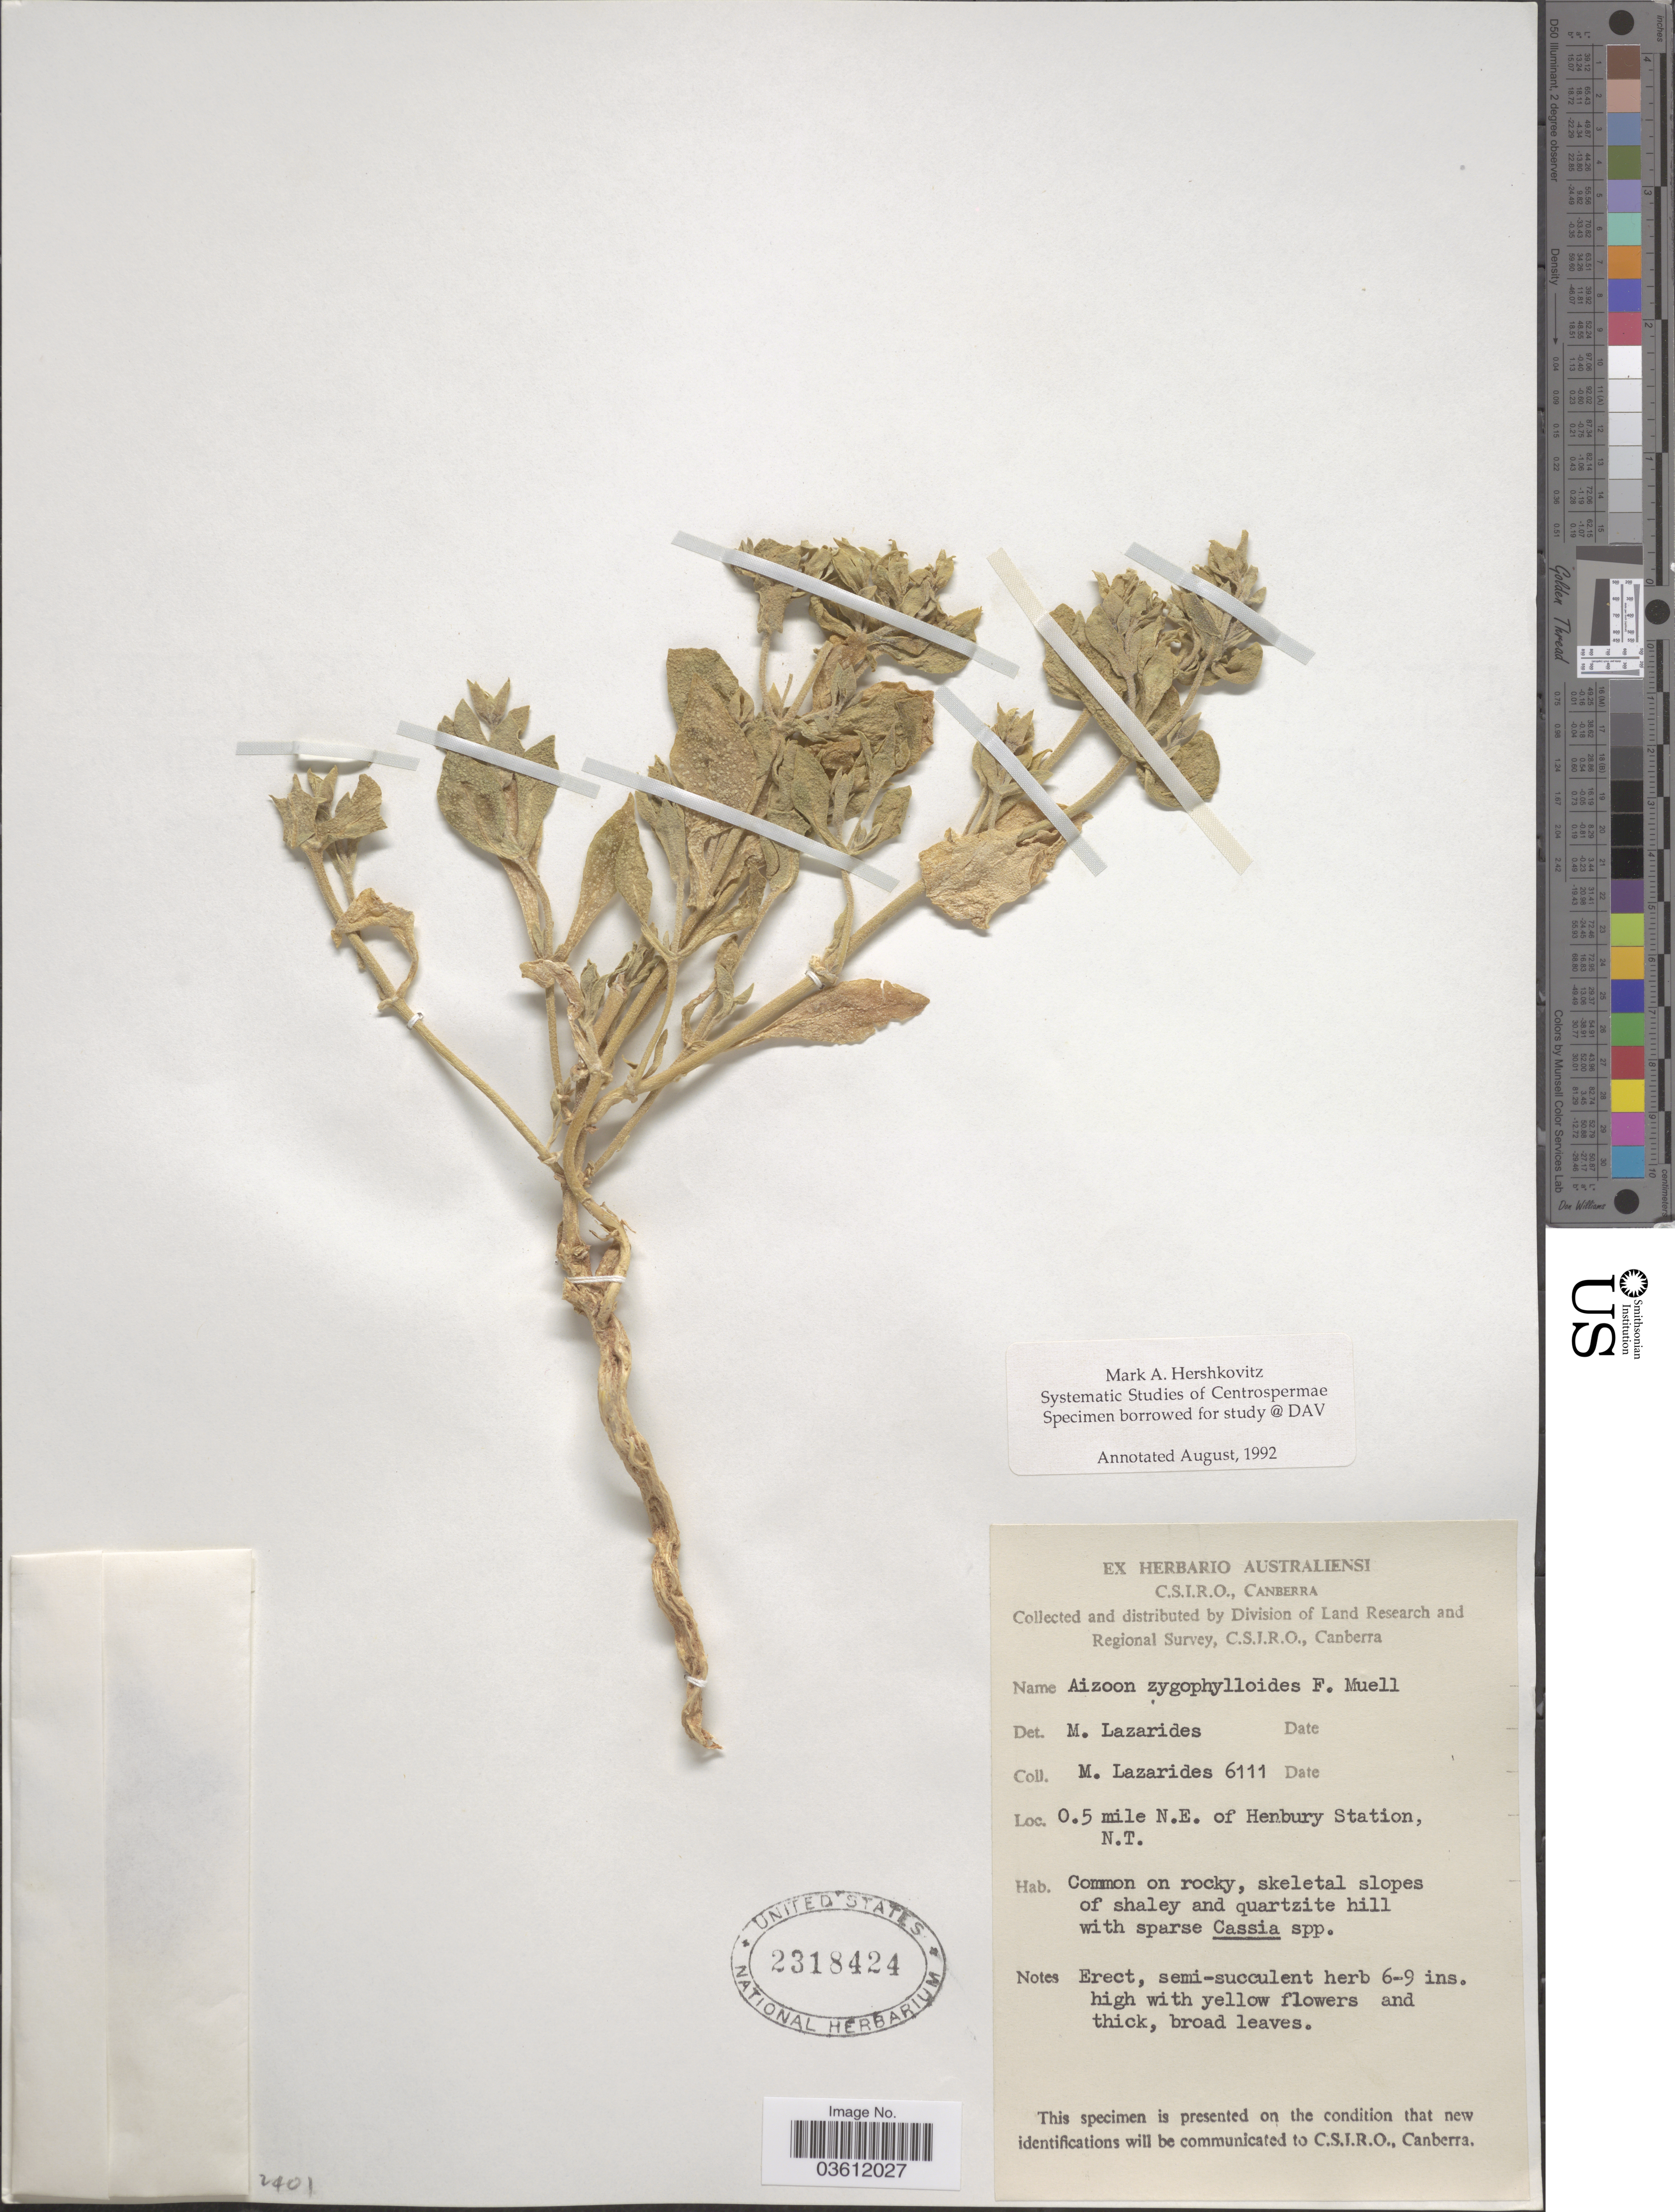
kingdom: Plantae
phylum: Tracheophyta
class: Magnoliopsida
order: Caryophyllales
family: Aizoaceae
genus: Aizoon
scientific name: Aizoon zygophylloides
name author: F. Muell.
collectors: M. Lazarides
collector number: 6111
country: Australia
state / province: Northern Territory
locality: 0.5 mile N.E. of Henburry Station, N.T.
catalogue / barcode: US 2318424